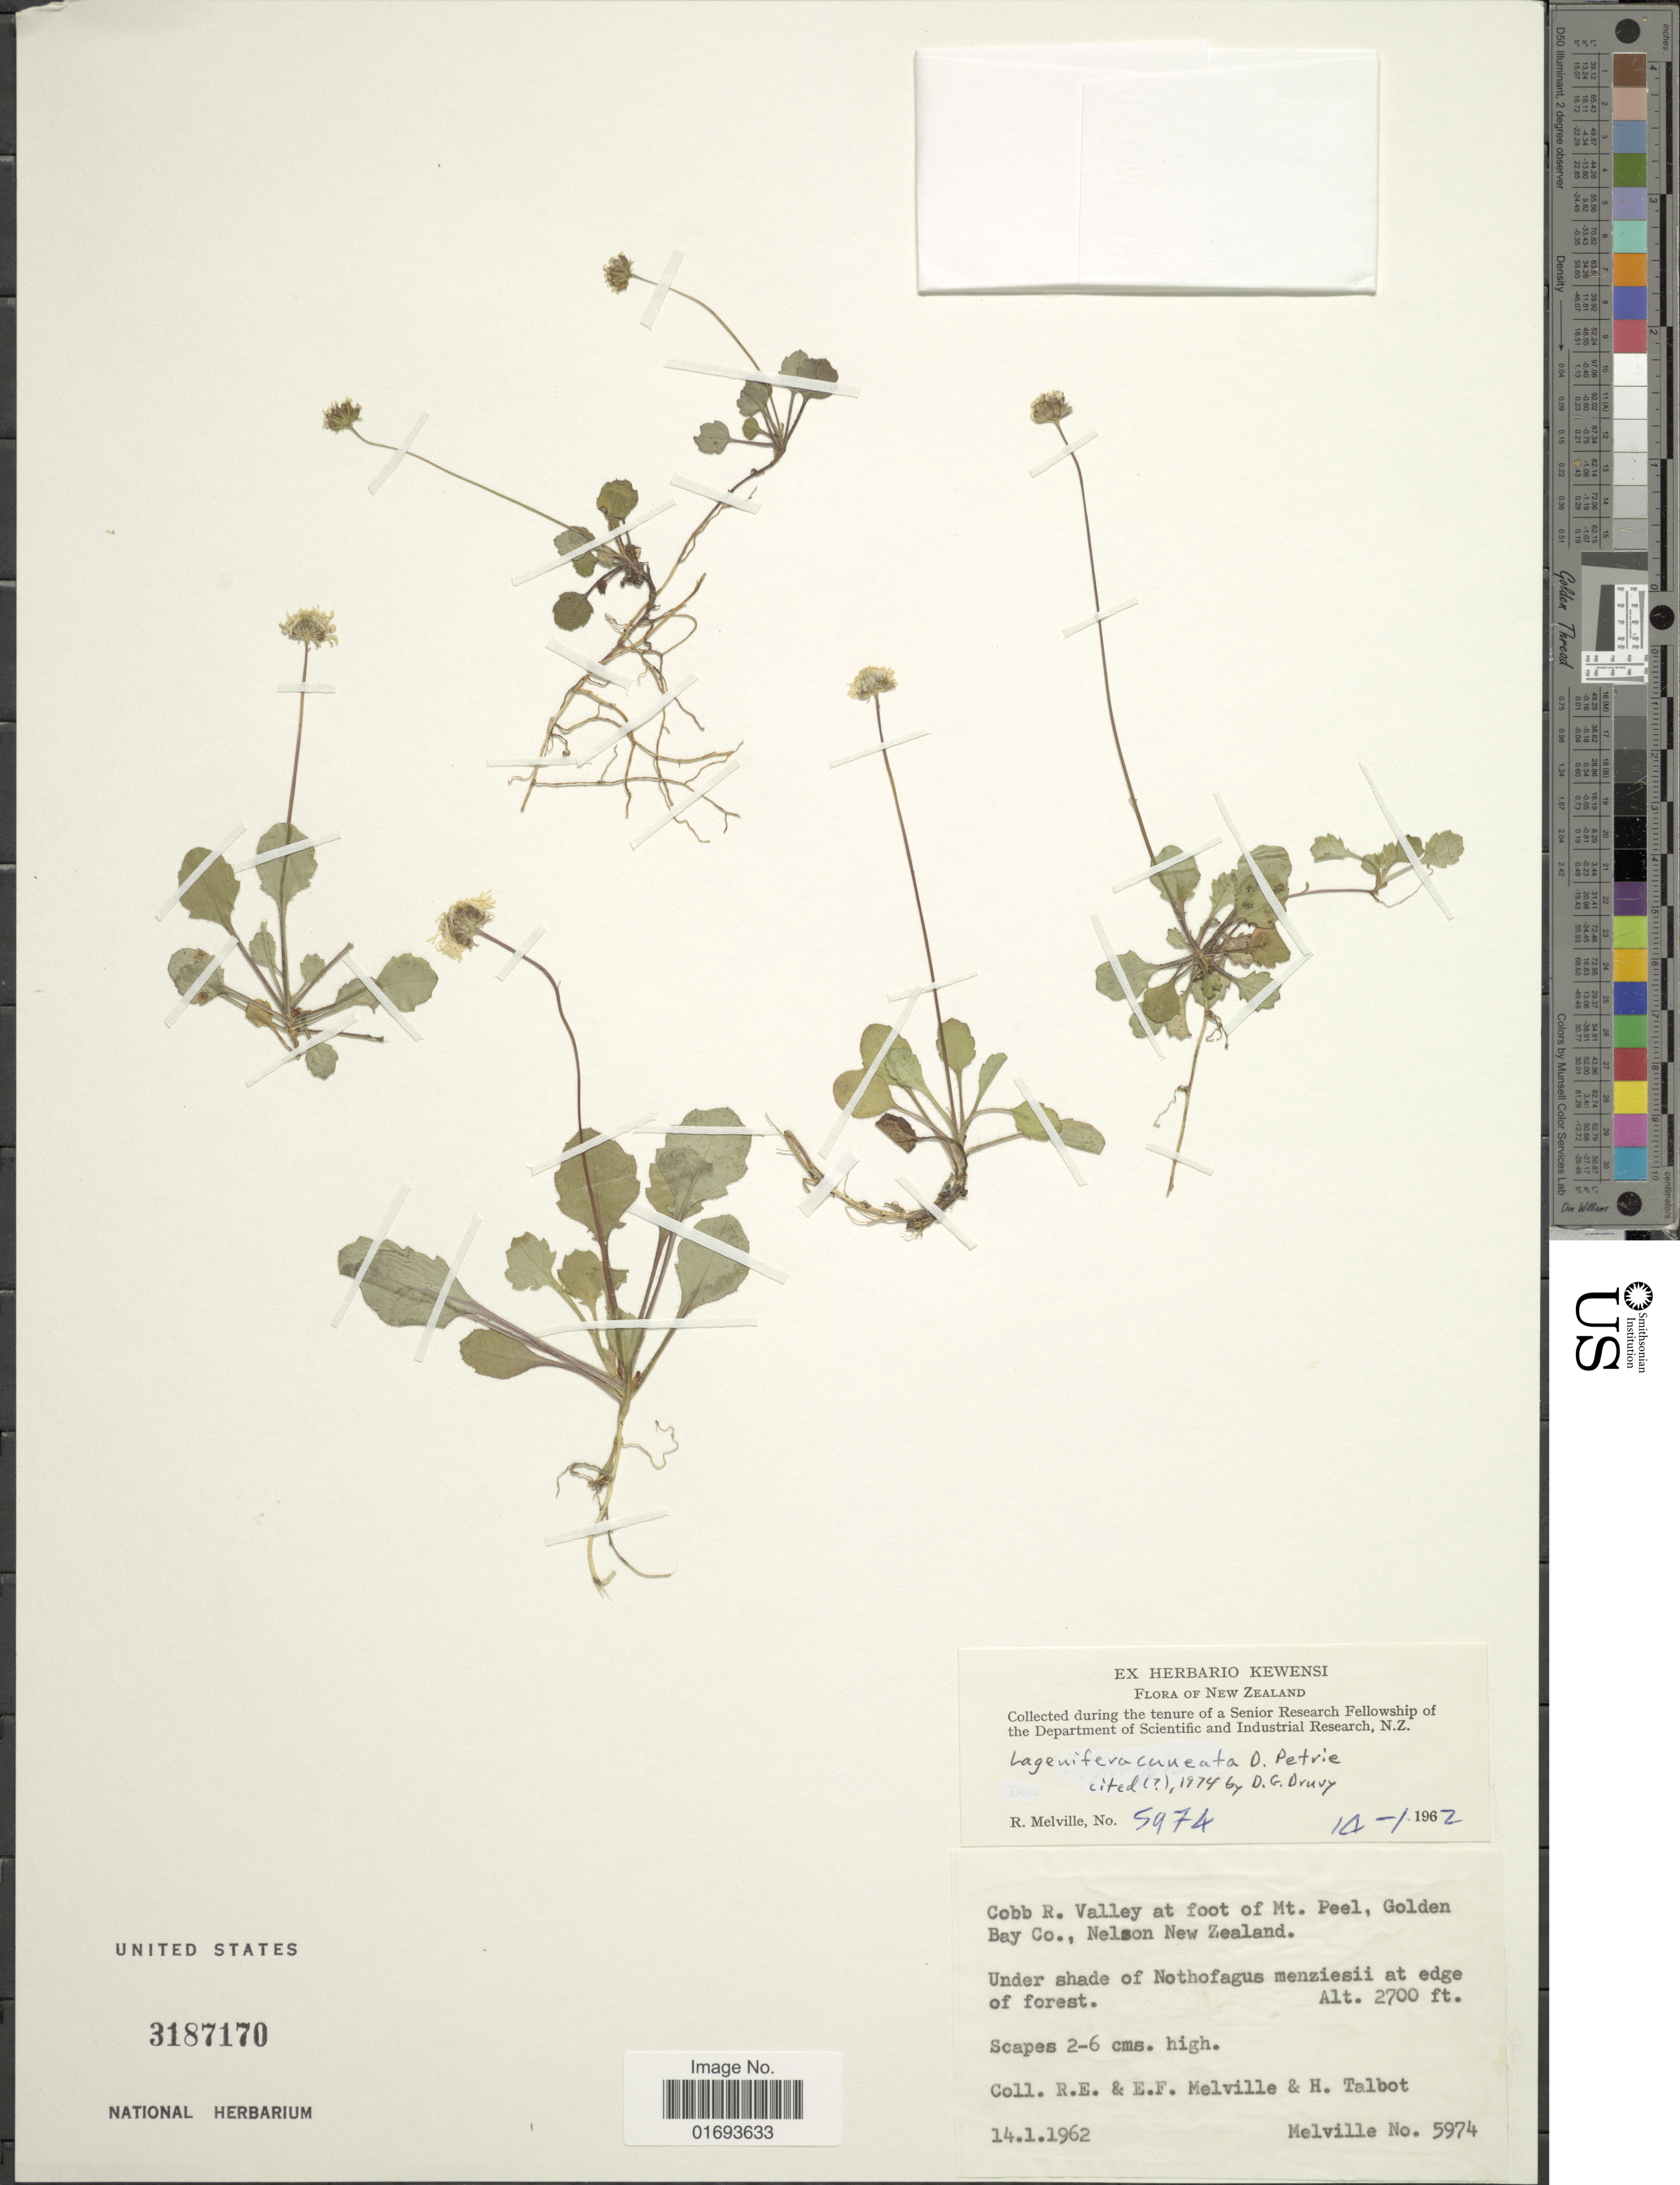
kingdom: Plantae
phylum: Tracheophyta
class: Magnoliopsida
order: Asterales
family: Asteraceae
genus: Lagenophora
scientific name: Lagenophora cuneata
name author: Petrie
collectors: R. Melville, E. Melville & H. Talbot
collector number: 5974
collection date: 1962-01-14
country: New Zealand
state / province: Nelson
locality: Cobb R. Valley at foot of Mt. Peel, Golden Bay Co., Nelson New Zealand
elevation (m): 823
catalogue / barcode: US 3187170